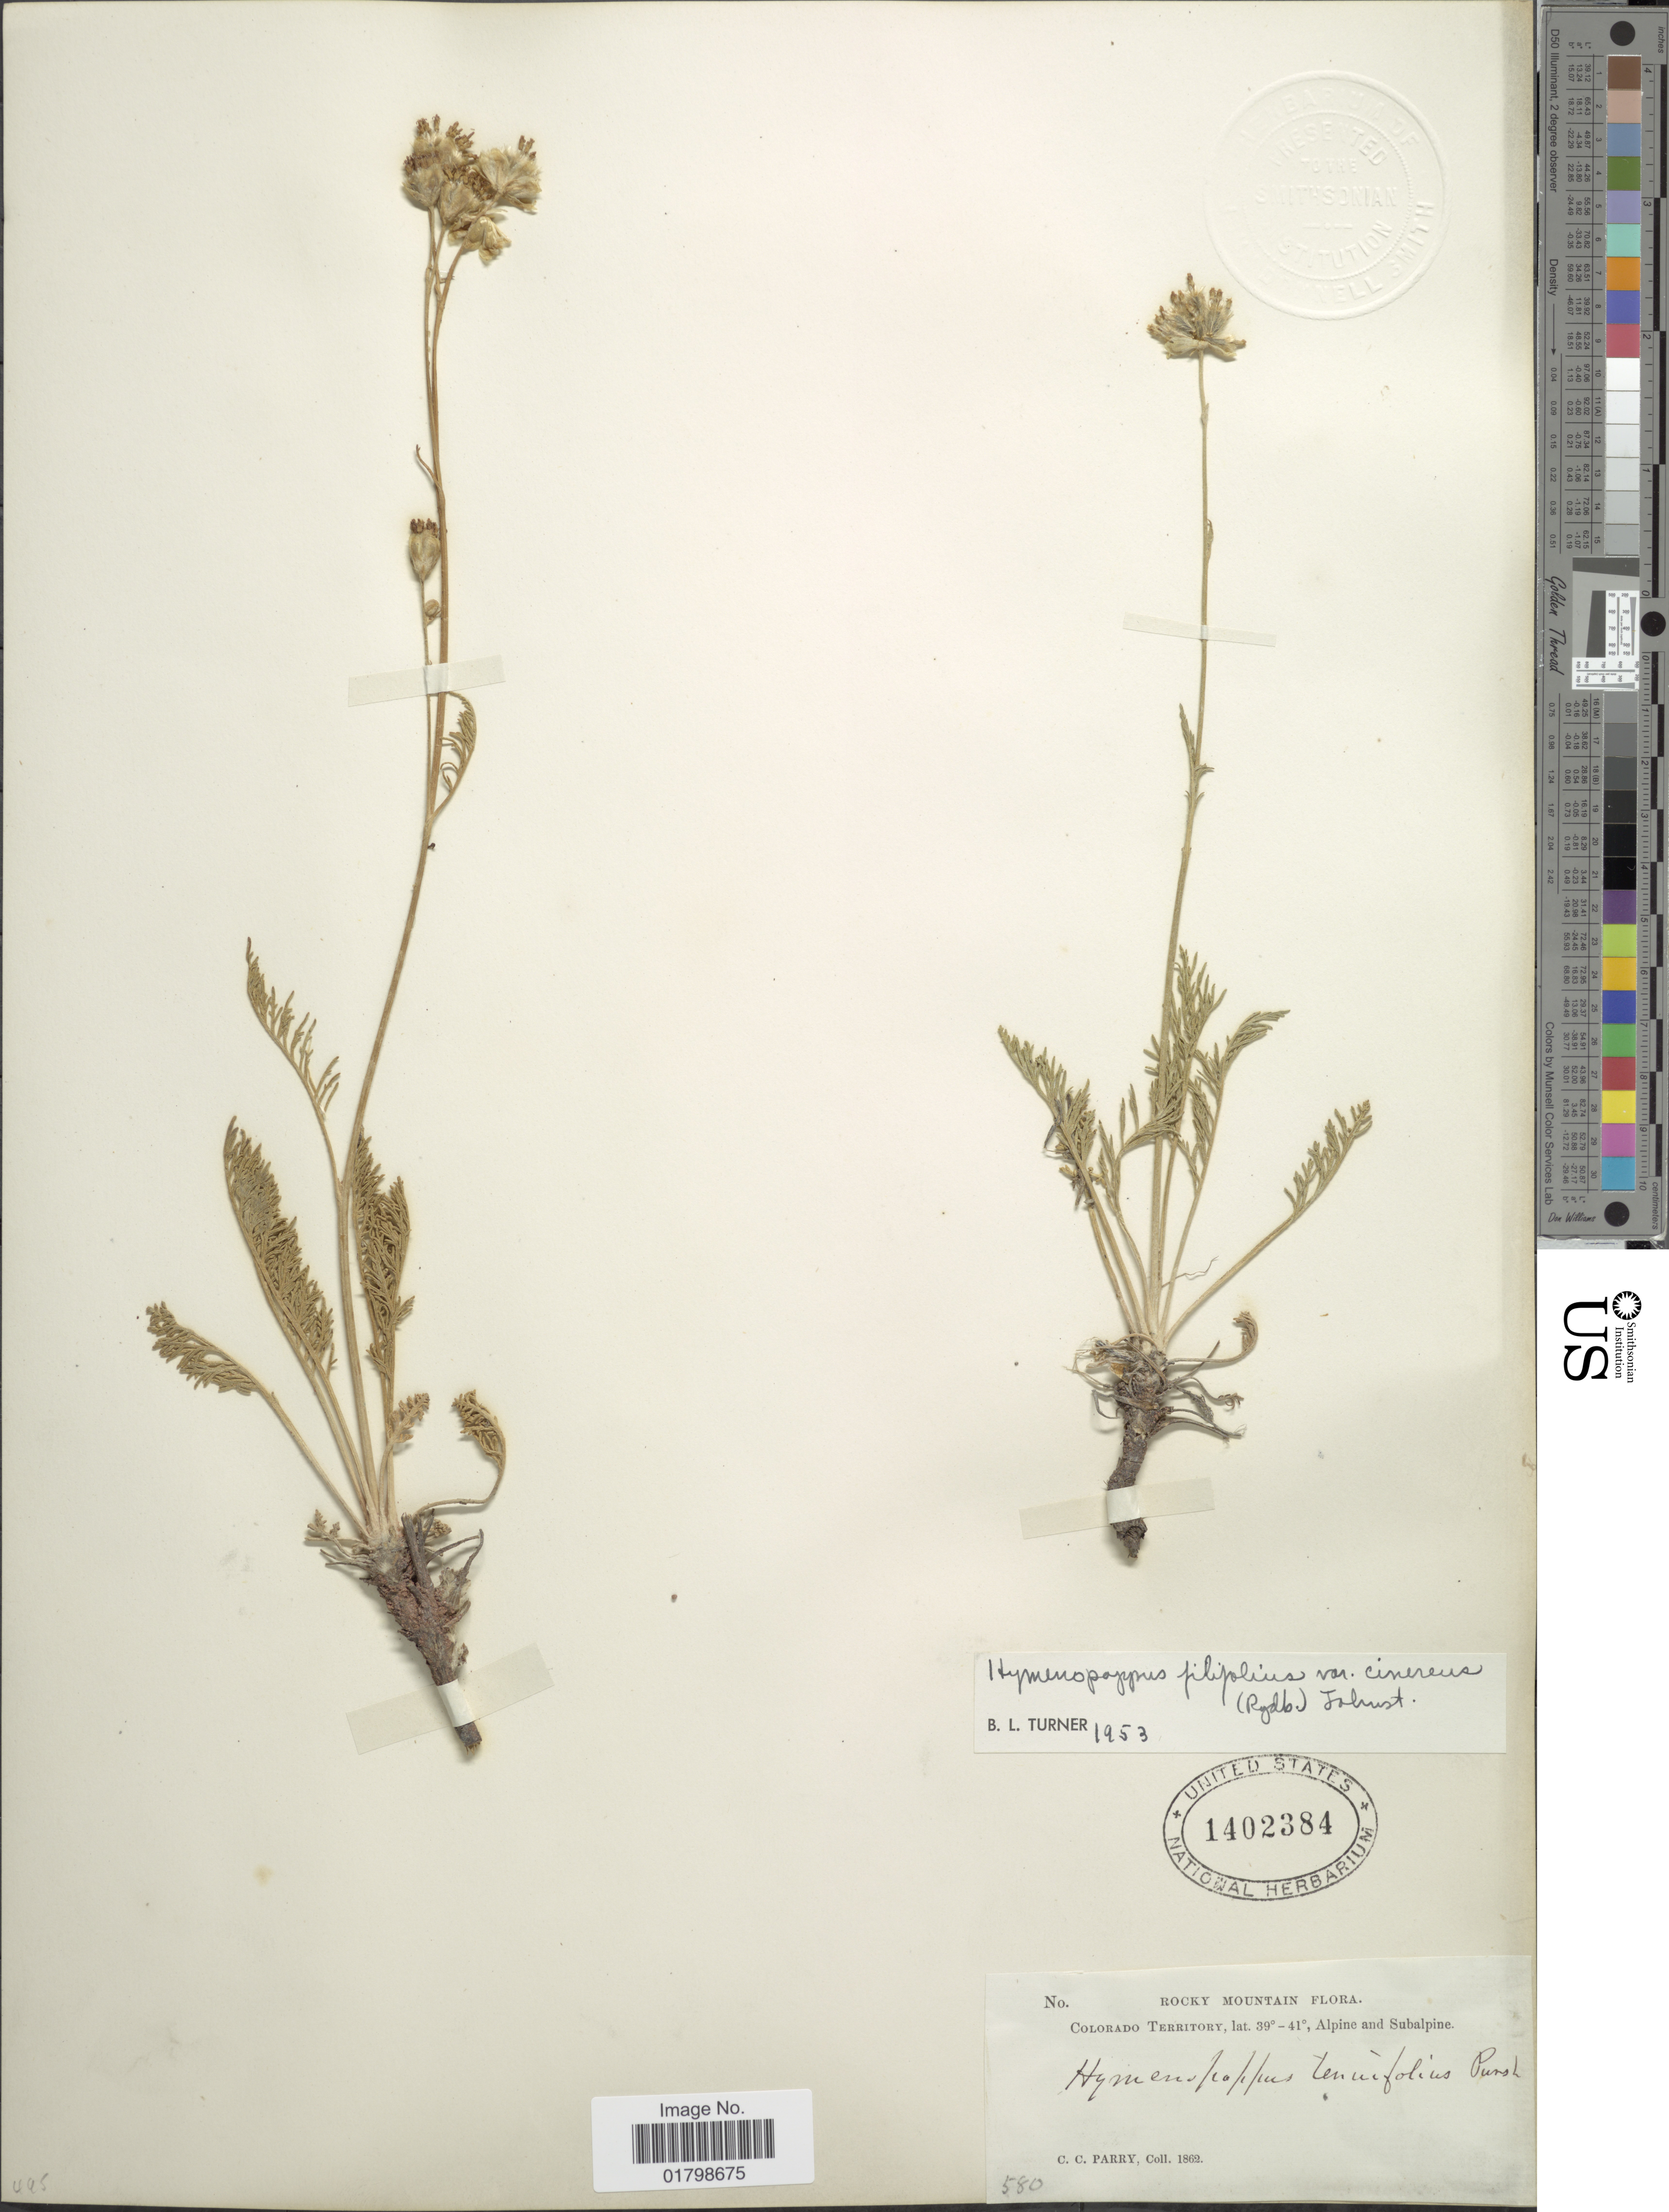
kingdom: Plantae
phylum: Tracheophyta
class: Magnoliopsida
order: Asterales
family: Asteraceae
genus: Hymenopappus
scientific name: Hymenopappus filifolius var. cinereus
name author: (Rydb.) I.M. Johnst.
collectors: C. C. Parry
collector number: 580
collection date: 1862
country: United States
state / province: Colorado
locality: Rocky Mountain, Colorado Territory, Alpine and Subalpine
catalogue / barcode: US 1402384